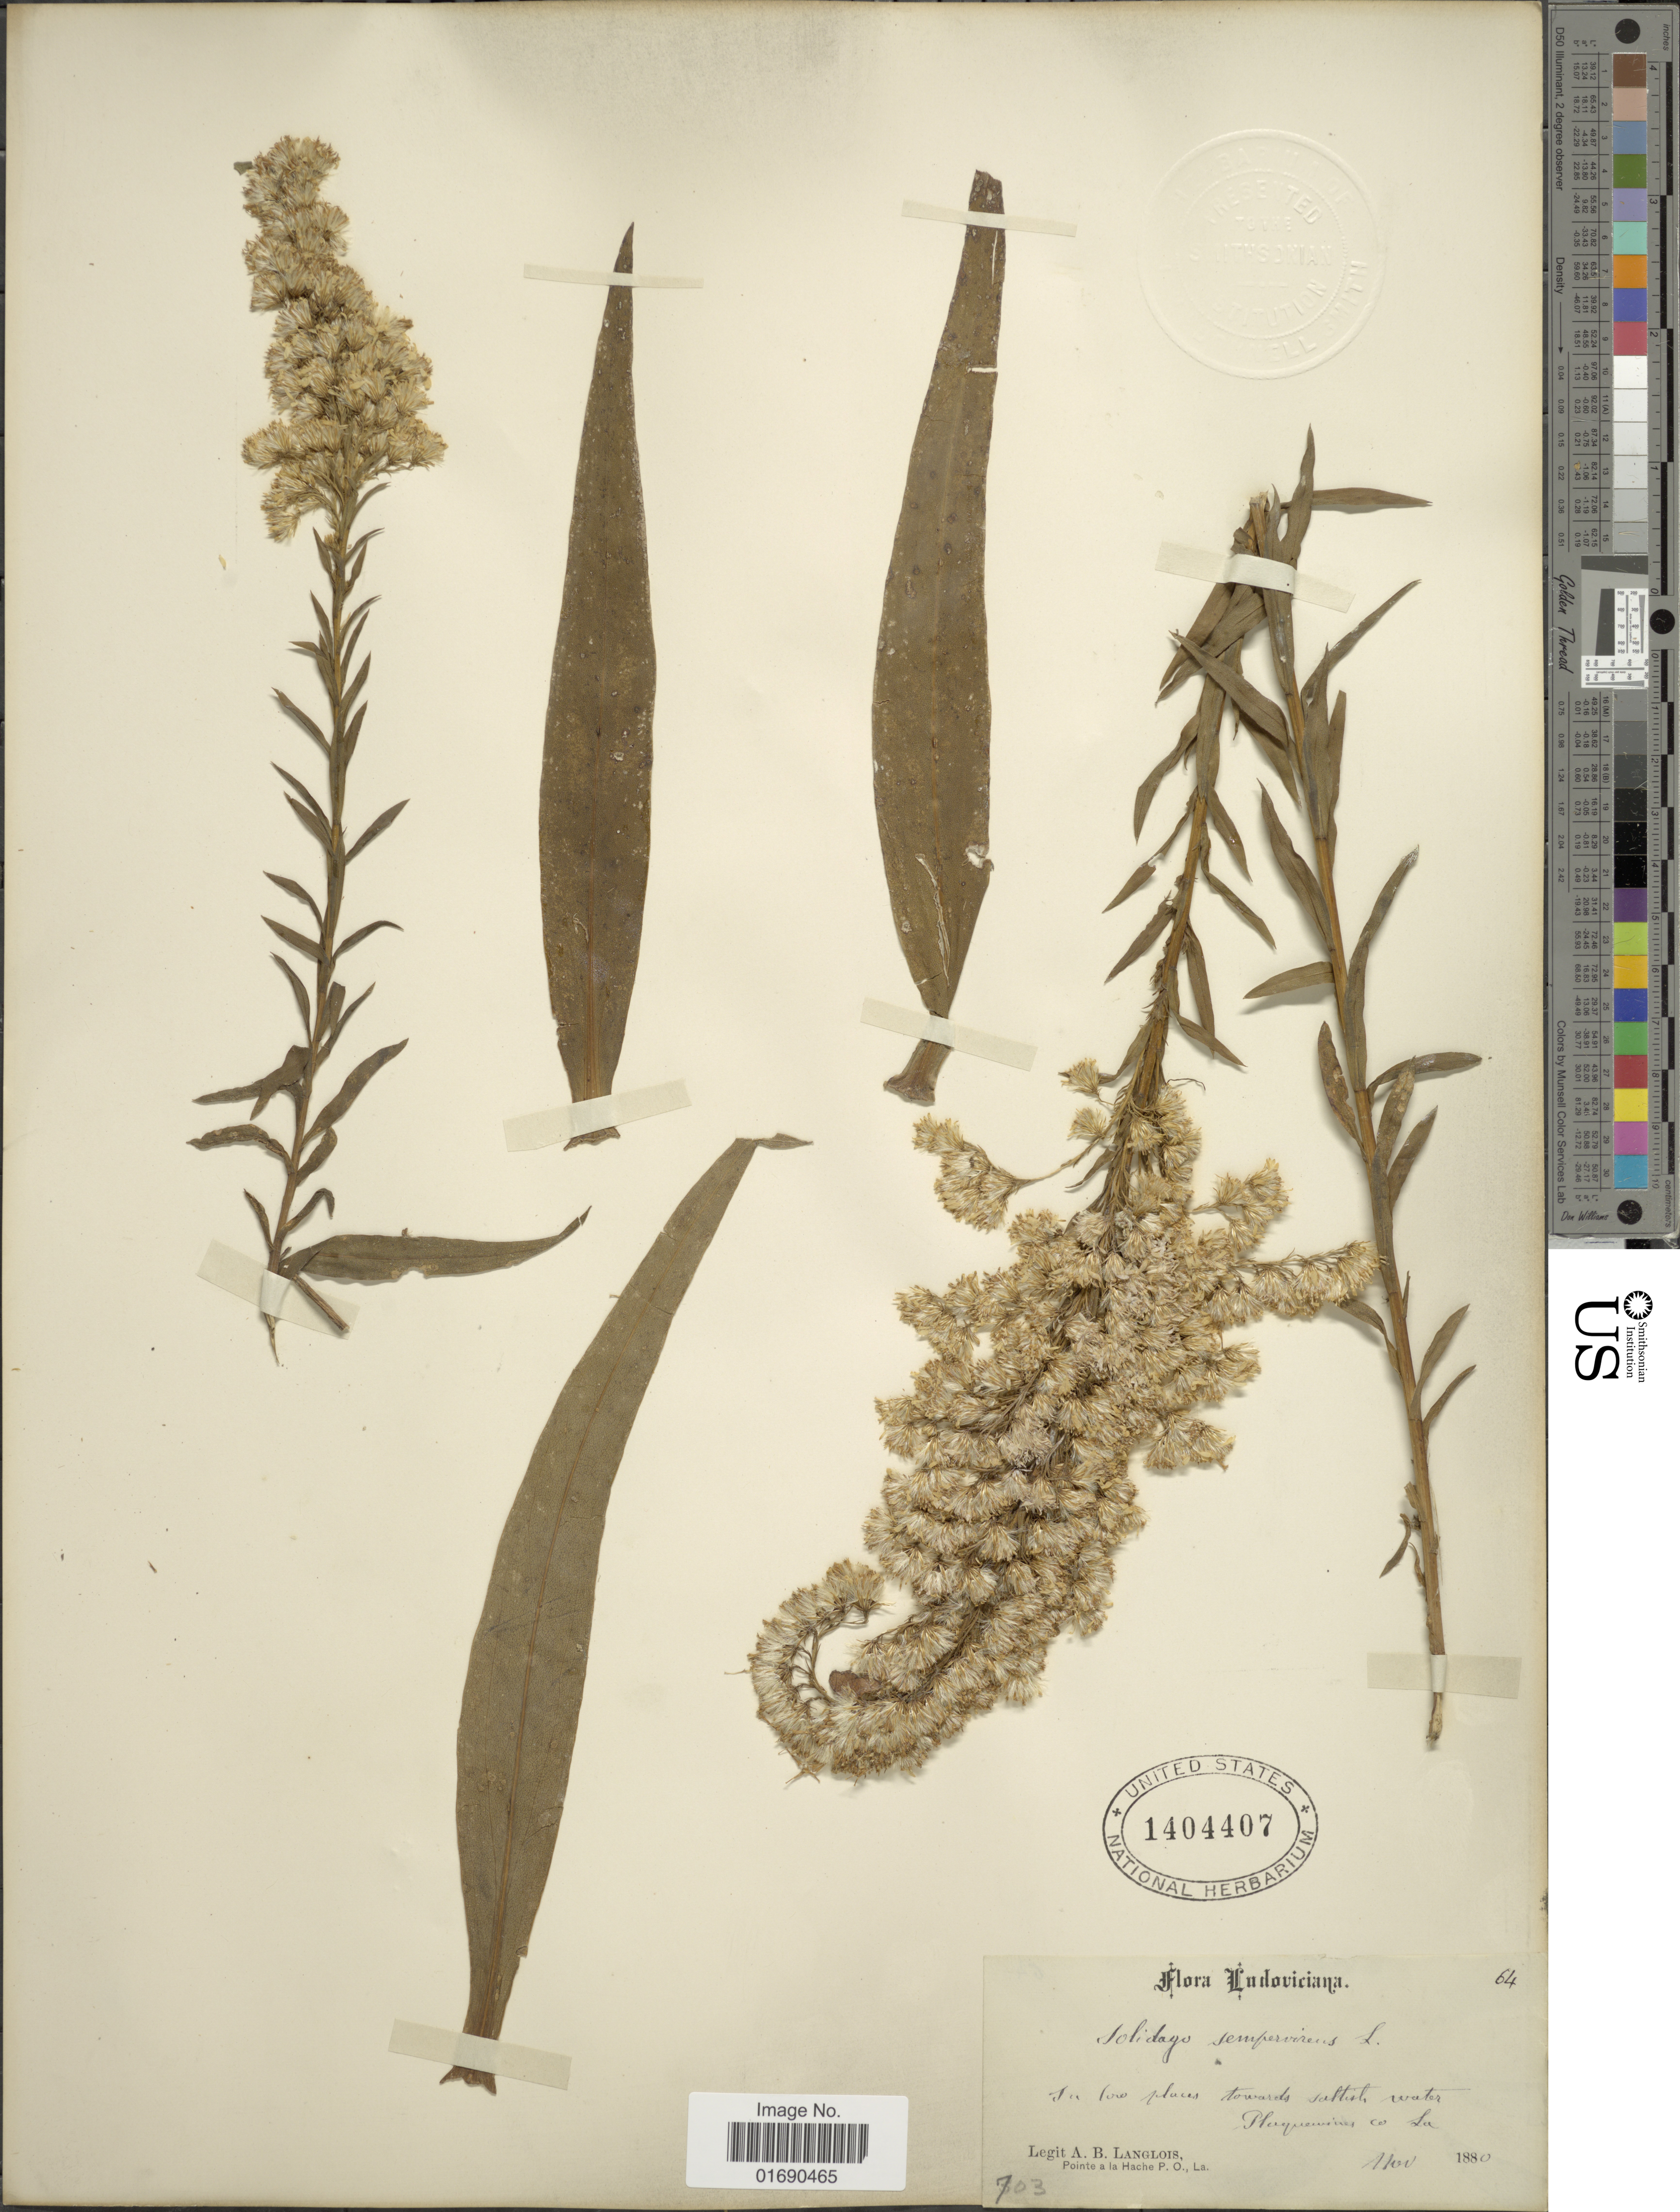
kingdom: Plantae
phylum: Tracheophyta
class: Magnoliopsida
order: Asterales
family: Asteraceae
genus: Solidago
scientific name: Solidago sempervirens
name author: L.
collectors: A. Langlois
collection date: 1880-11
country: United States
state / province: Louisiana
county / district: Plaquemines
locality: Ludoviciana, In low places towards saltish water.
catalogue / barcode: US 1404407